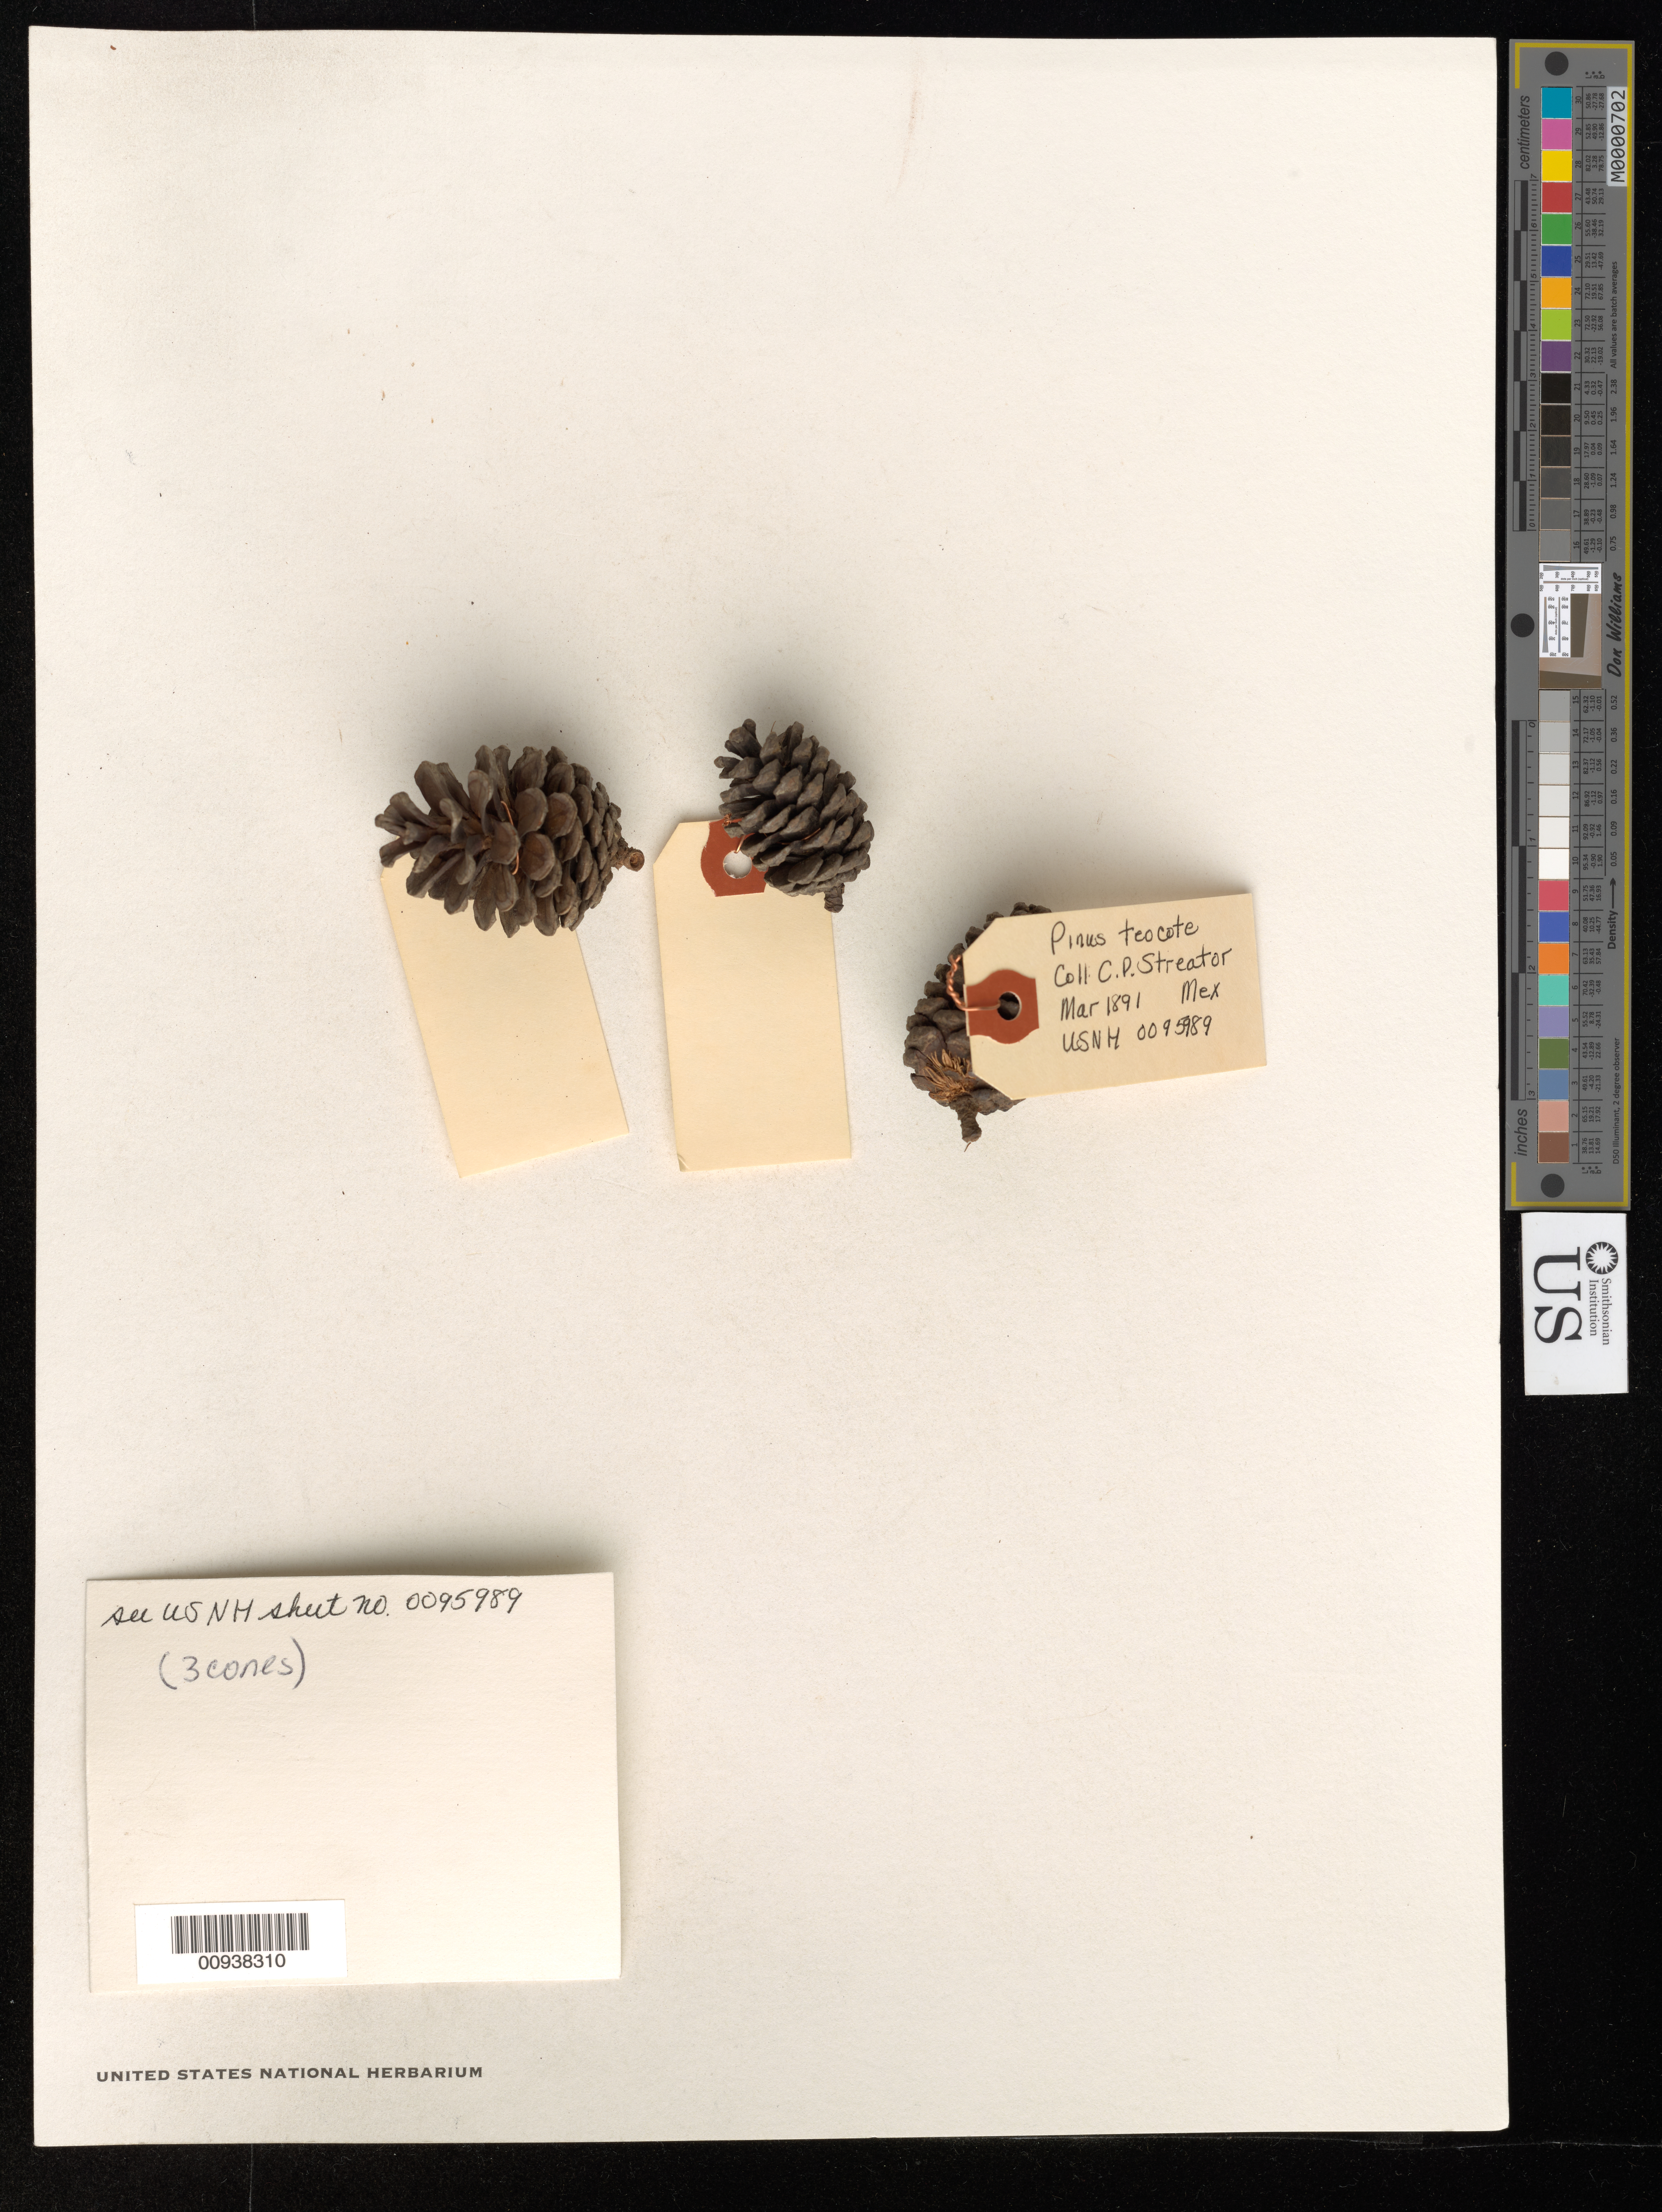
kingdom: Plantae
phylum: Tracheophyta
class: Pinopsida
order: Pinales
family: Pinaceae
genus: Pinus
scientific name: Pinus teocote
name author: Schltdl. & Cham.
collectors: Streator, C. P.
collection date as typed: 03 Mar 1891 to 14 Mar 1891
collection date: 1891-03-03/1891-03-14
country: Mexico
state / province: Hidalgo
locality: Real del Monte.